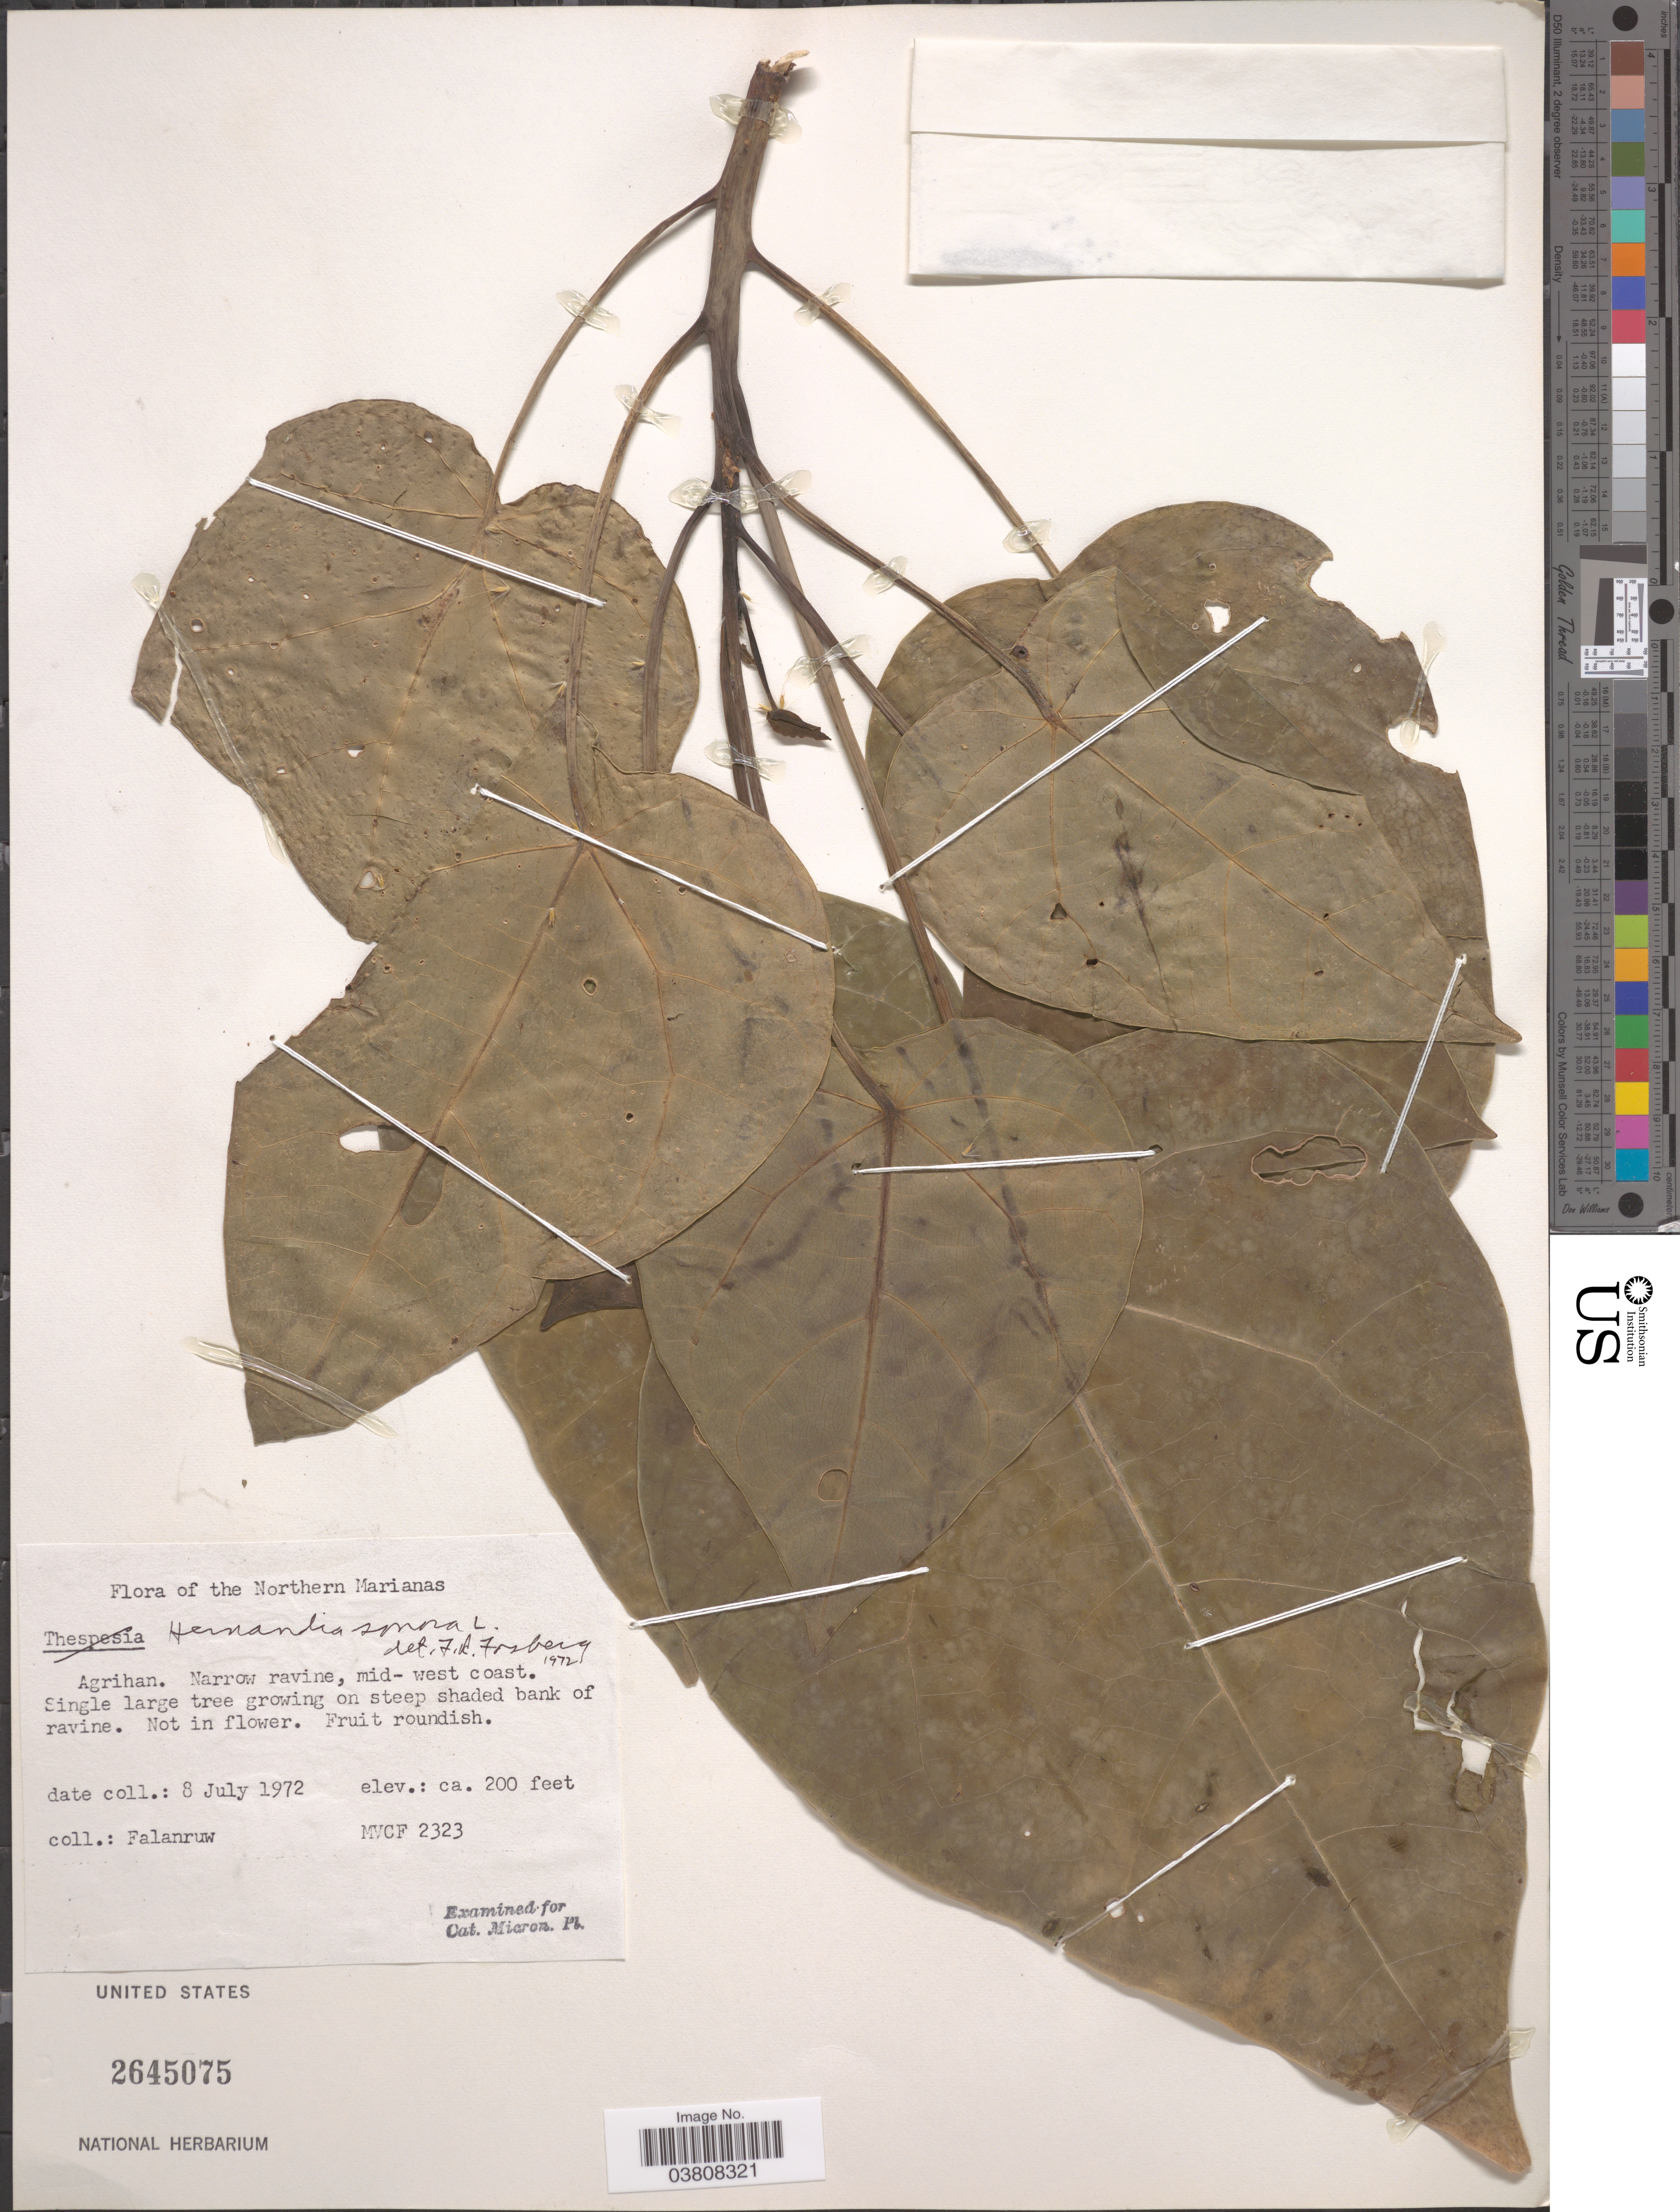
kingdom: Plantae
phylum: Tracheophyta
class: Magnoliopsida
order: Laurales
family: Hernandiaceae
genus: Hernandia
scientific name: Hernandia nymphaeifolia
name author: (C. Presl) Kubitzki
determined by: Strong, Mark T., (BOT), Smithsonian Institution - National Museum of Natural History (UNITED STATES)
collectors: Falanruw, --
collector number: MVCF 2323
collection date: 1972-07-08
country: Northern Mariana Islands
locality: The Northern Marianas. Agrihan. Mid-west coast.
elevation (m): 610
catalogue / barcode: US 2645075